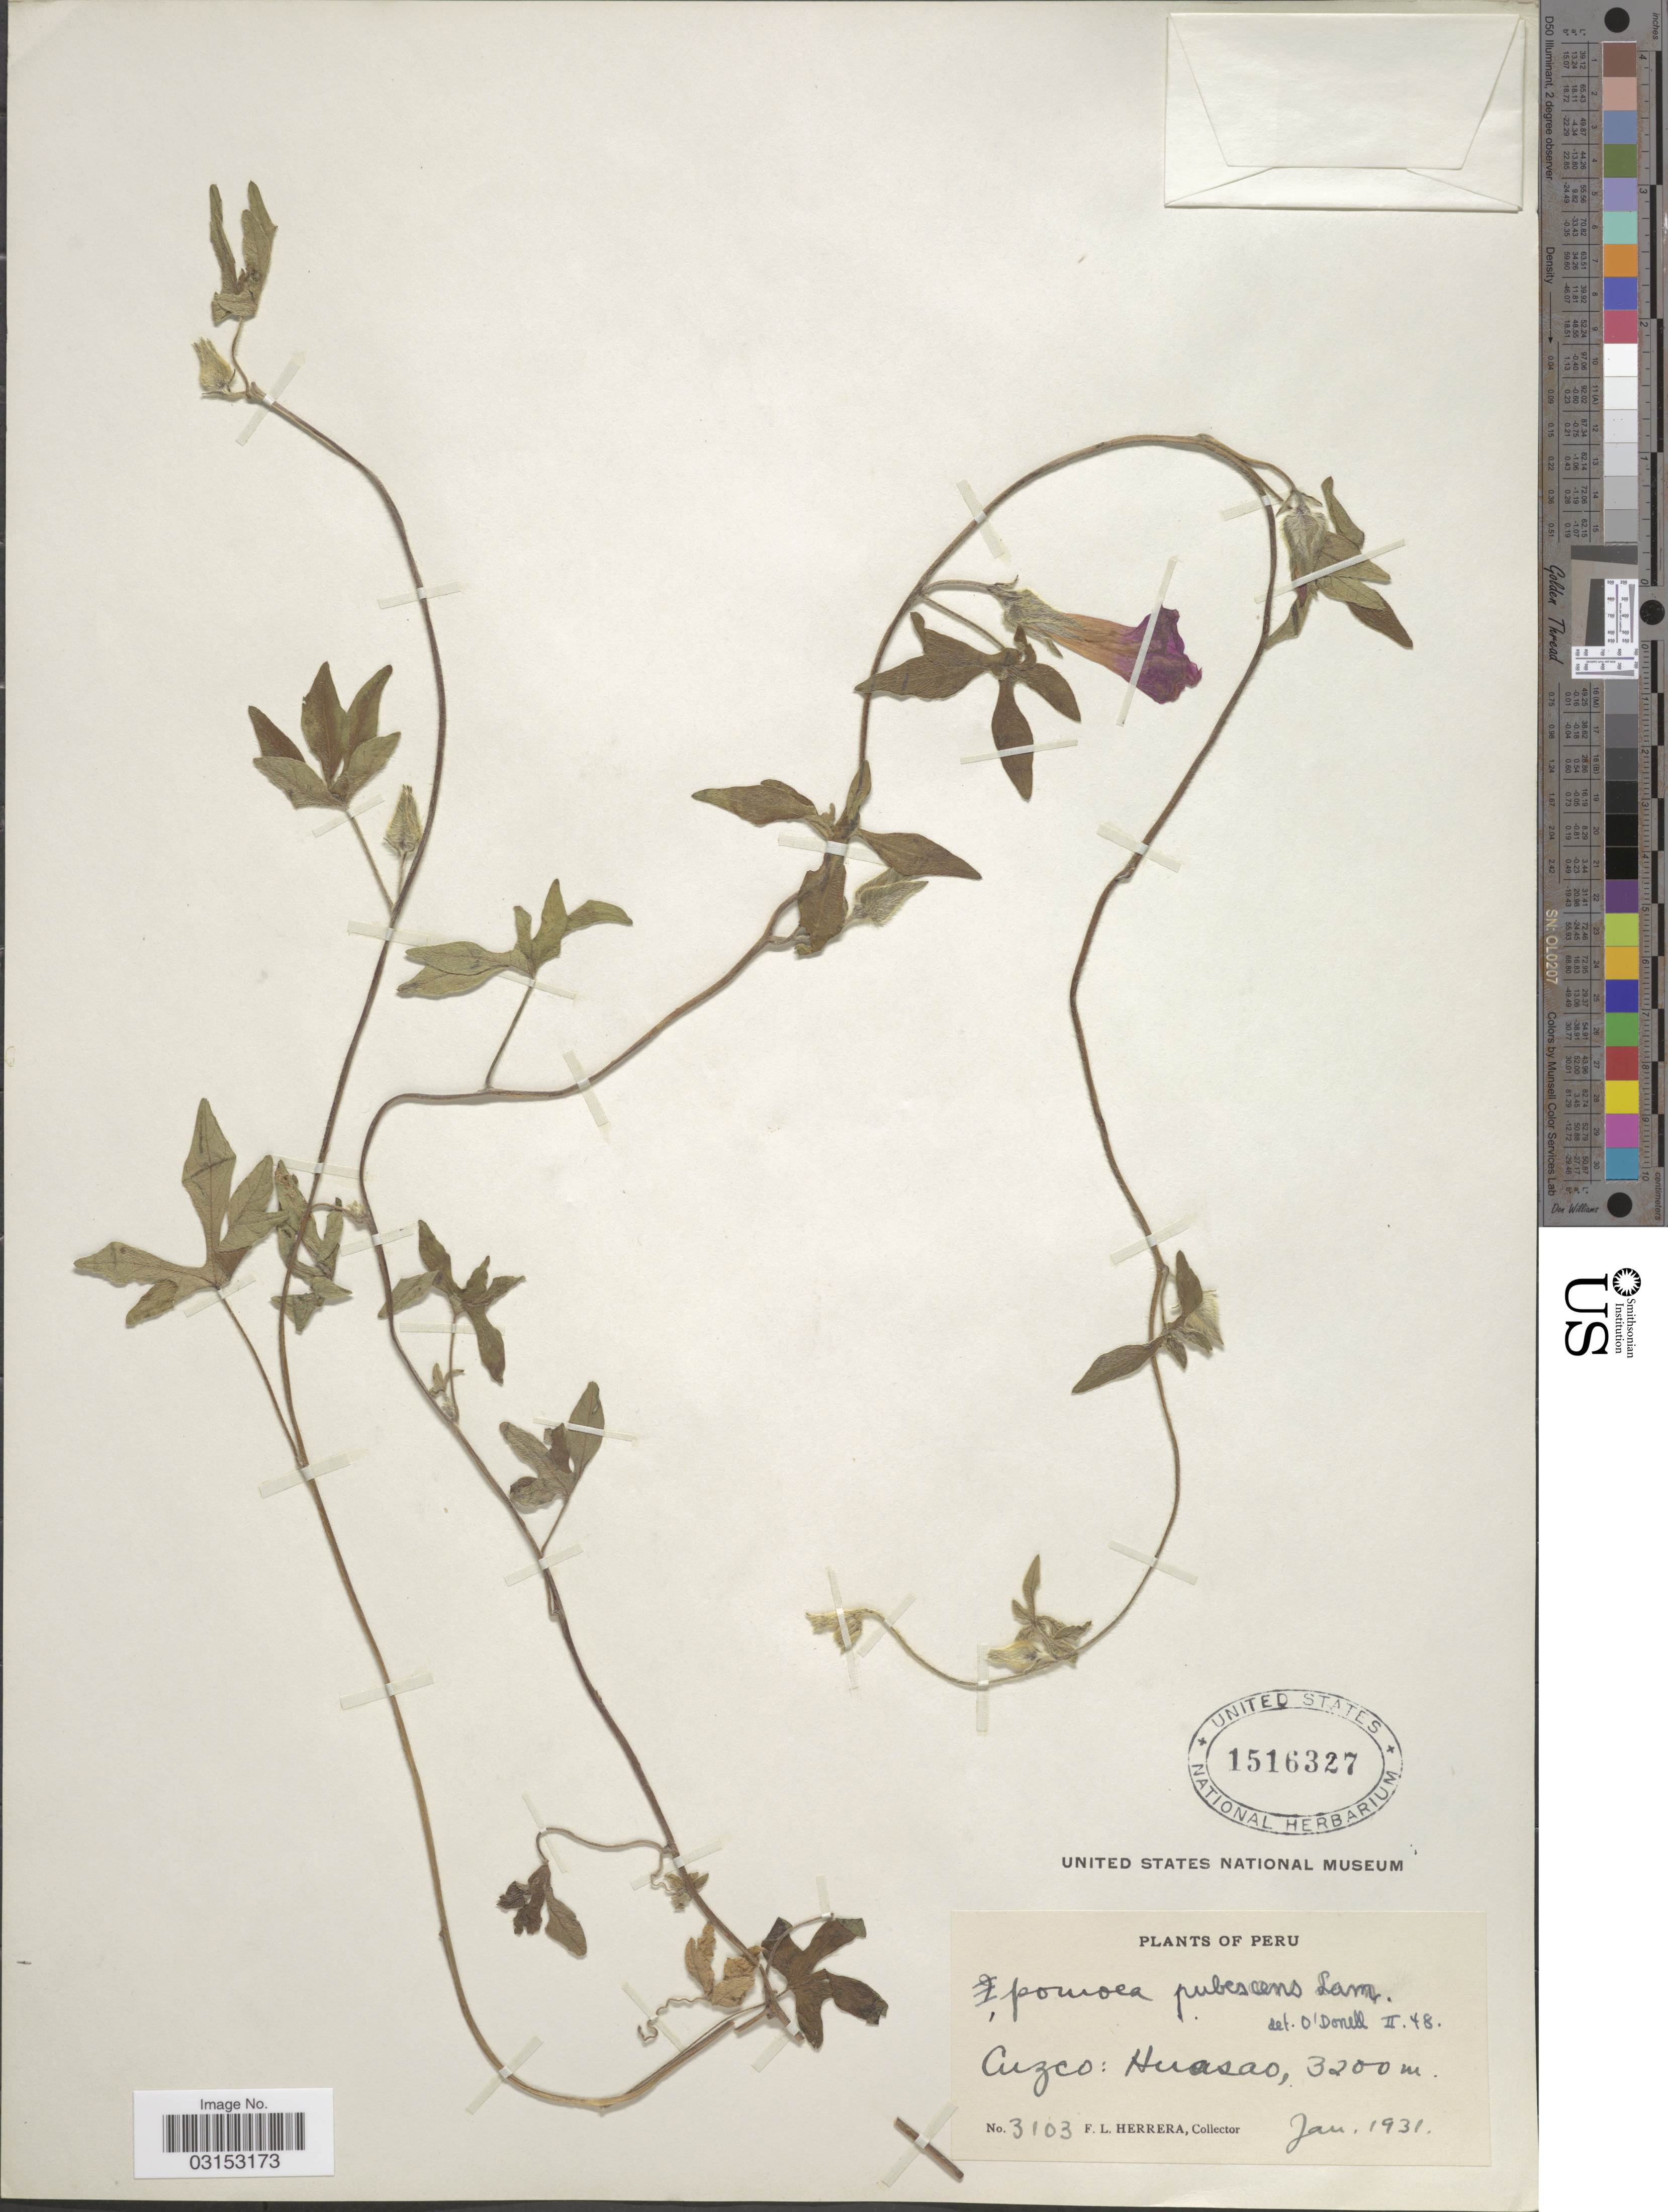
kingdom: Plantae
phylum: Tracheophyta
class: Magnoliopsida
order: Solanales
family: Convolvulaceae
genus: Ipomoea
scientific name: Ipomoea pubescens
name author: Lam.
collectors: F. L. Herrera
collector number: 3103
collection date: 1931-01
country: Peru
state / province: Cusco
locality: Cuzco, Huasao.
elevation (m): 3200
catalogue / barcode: US 1516327